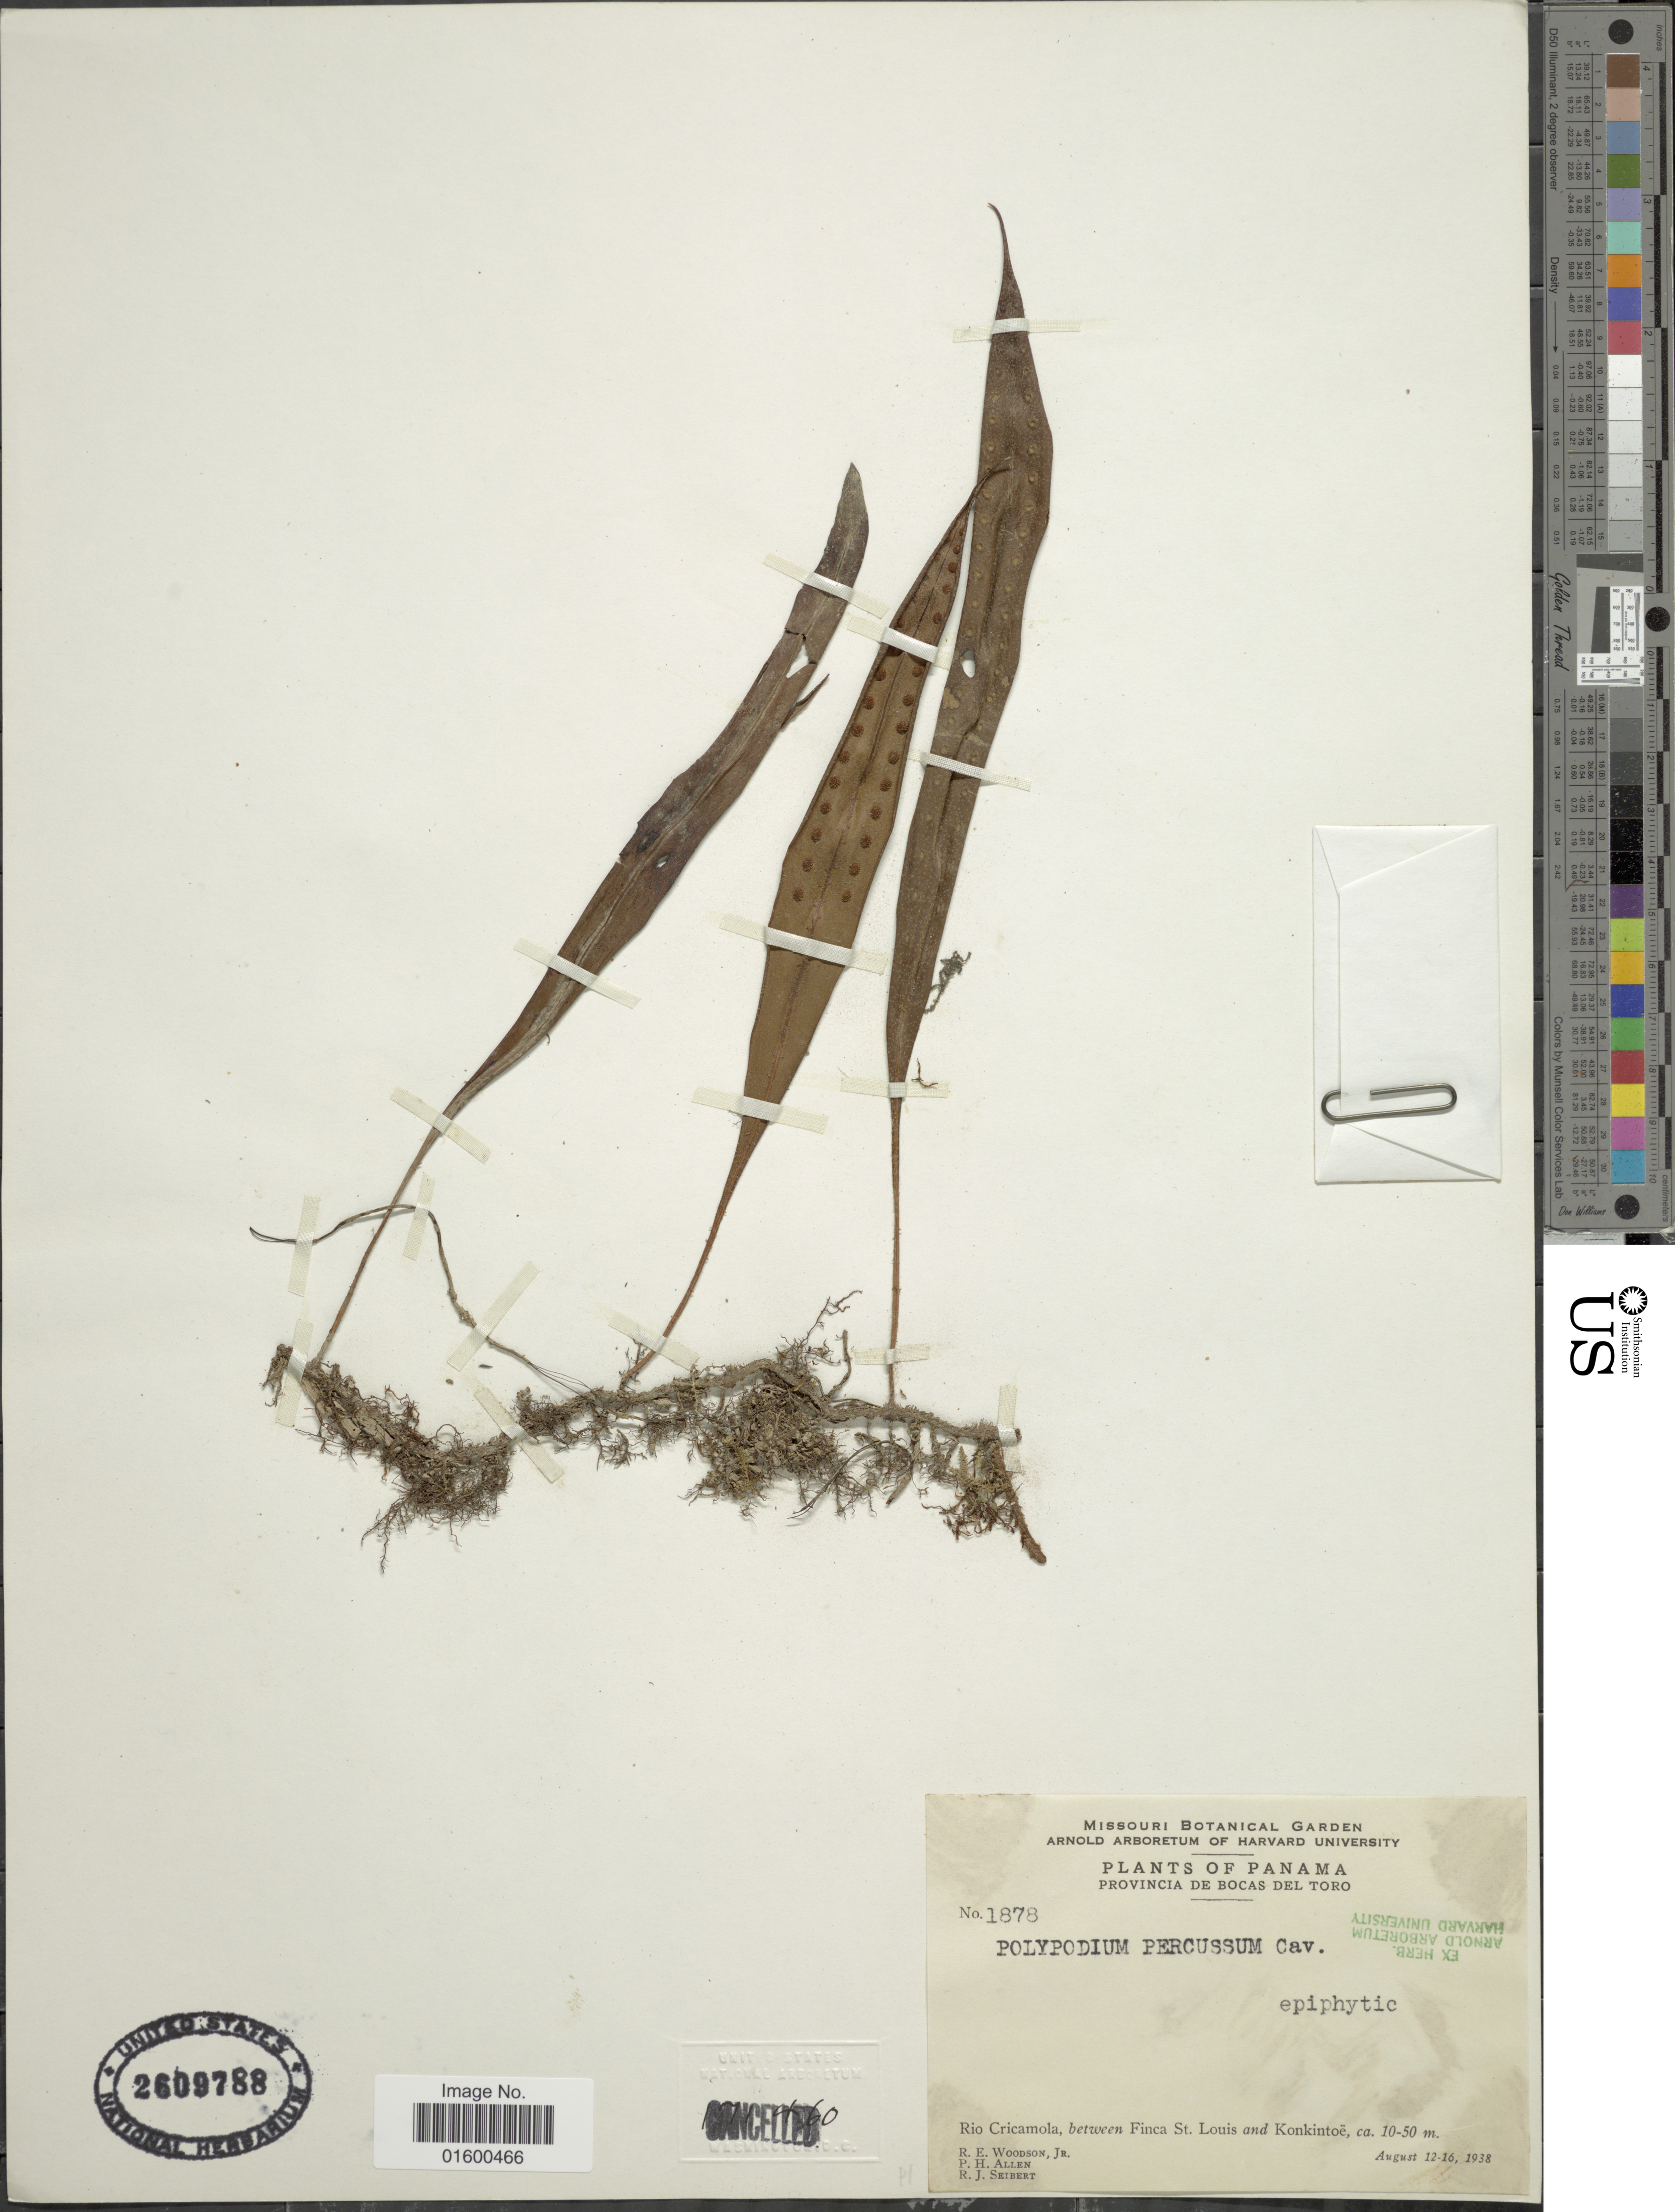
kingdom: Plantae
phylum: Tracheophyta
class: Polypodiopsida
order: Polypodiales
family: Polypodiaceae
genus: Microgramma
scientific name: Microgramma percussa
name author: (Cav.) de la Sota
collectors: R. E. Woodson, P. H. Allen & R. J. Seibert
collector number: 1878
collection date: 1938-08-12/1938-08-16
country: Panama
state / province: Bocas del Toro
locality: Provincia de Bocas del Toro, Rio Cricamola, between Finca St. Louis and Konkintoe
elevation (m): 10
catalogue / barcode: US 2609788